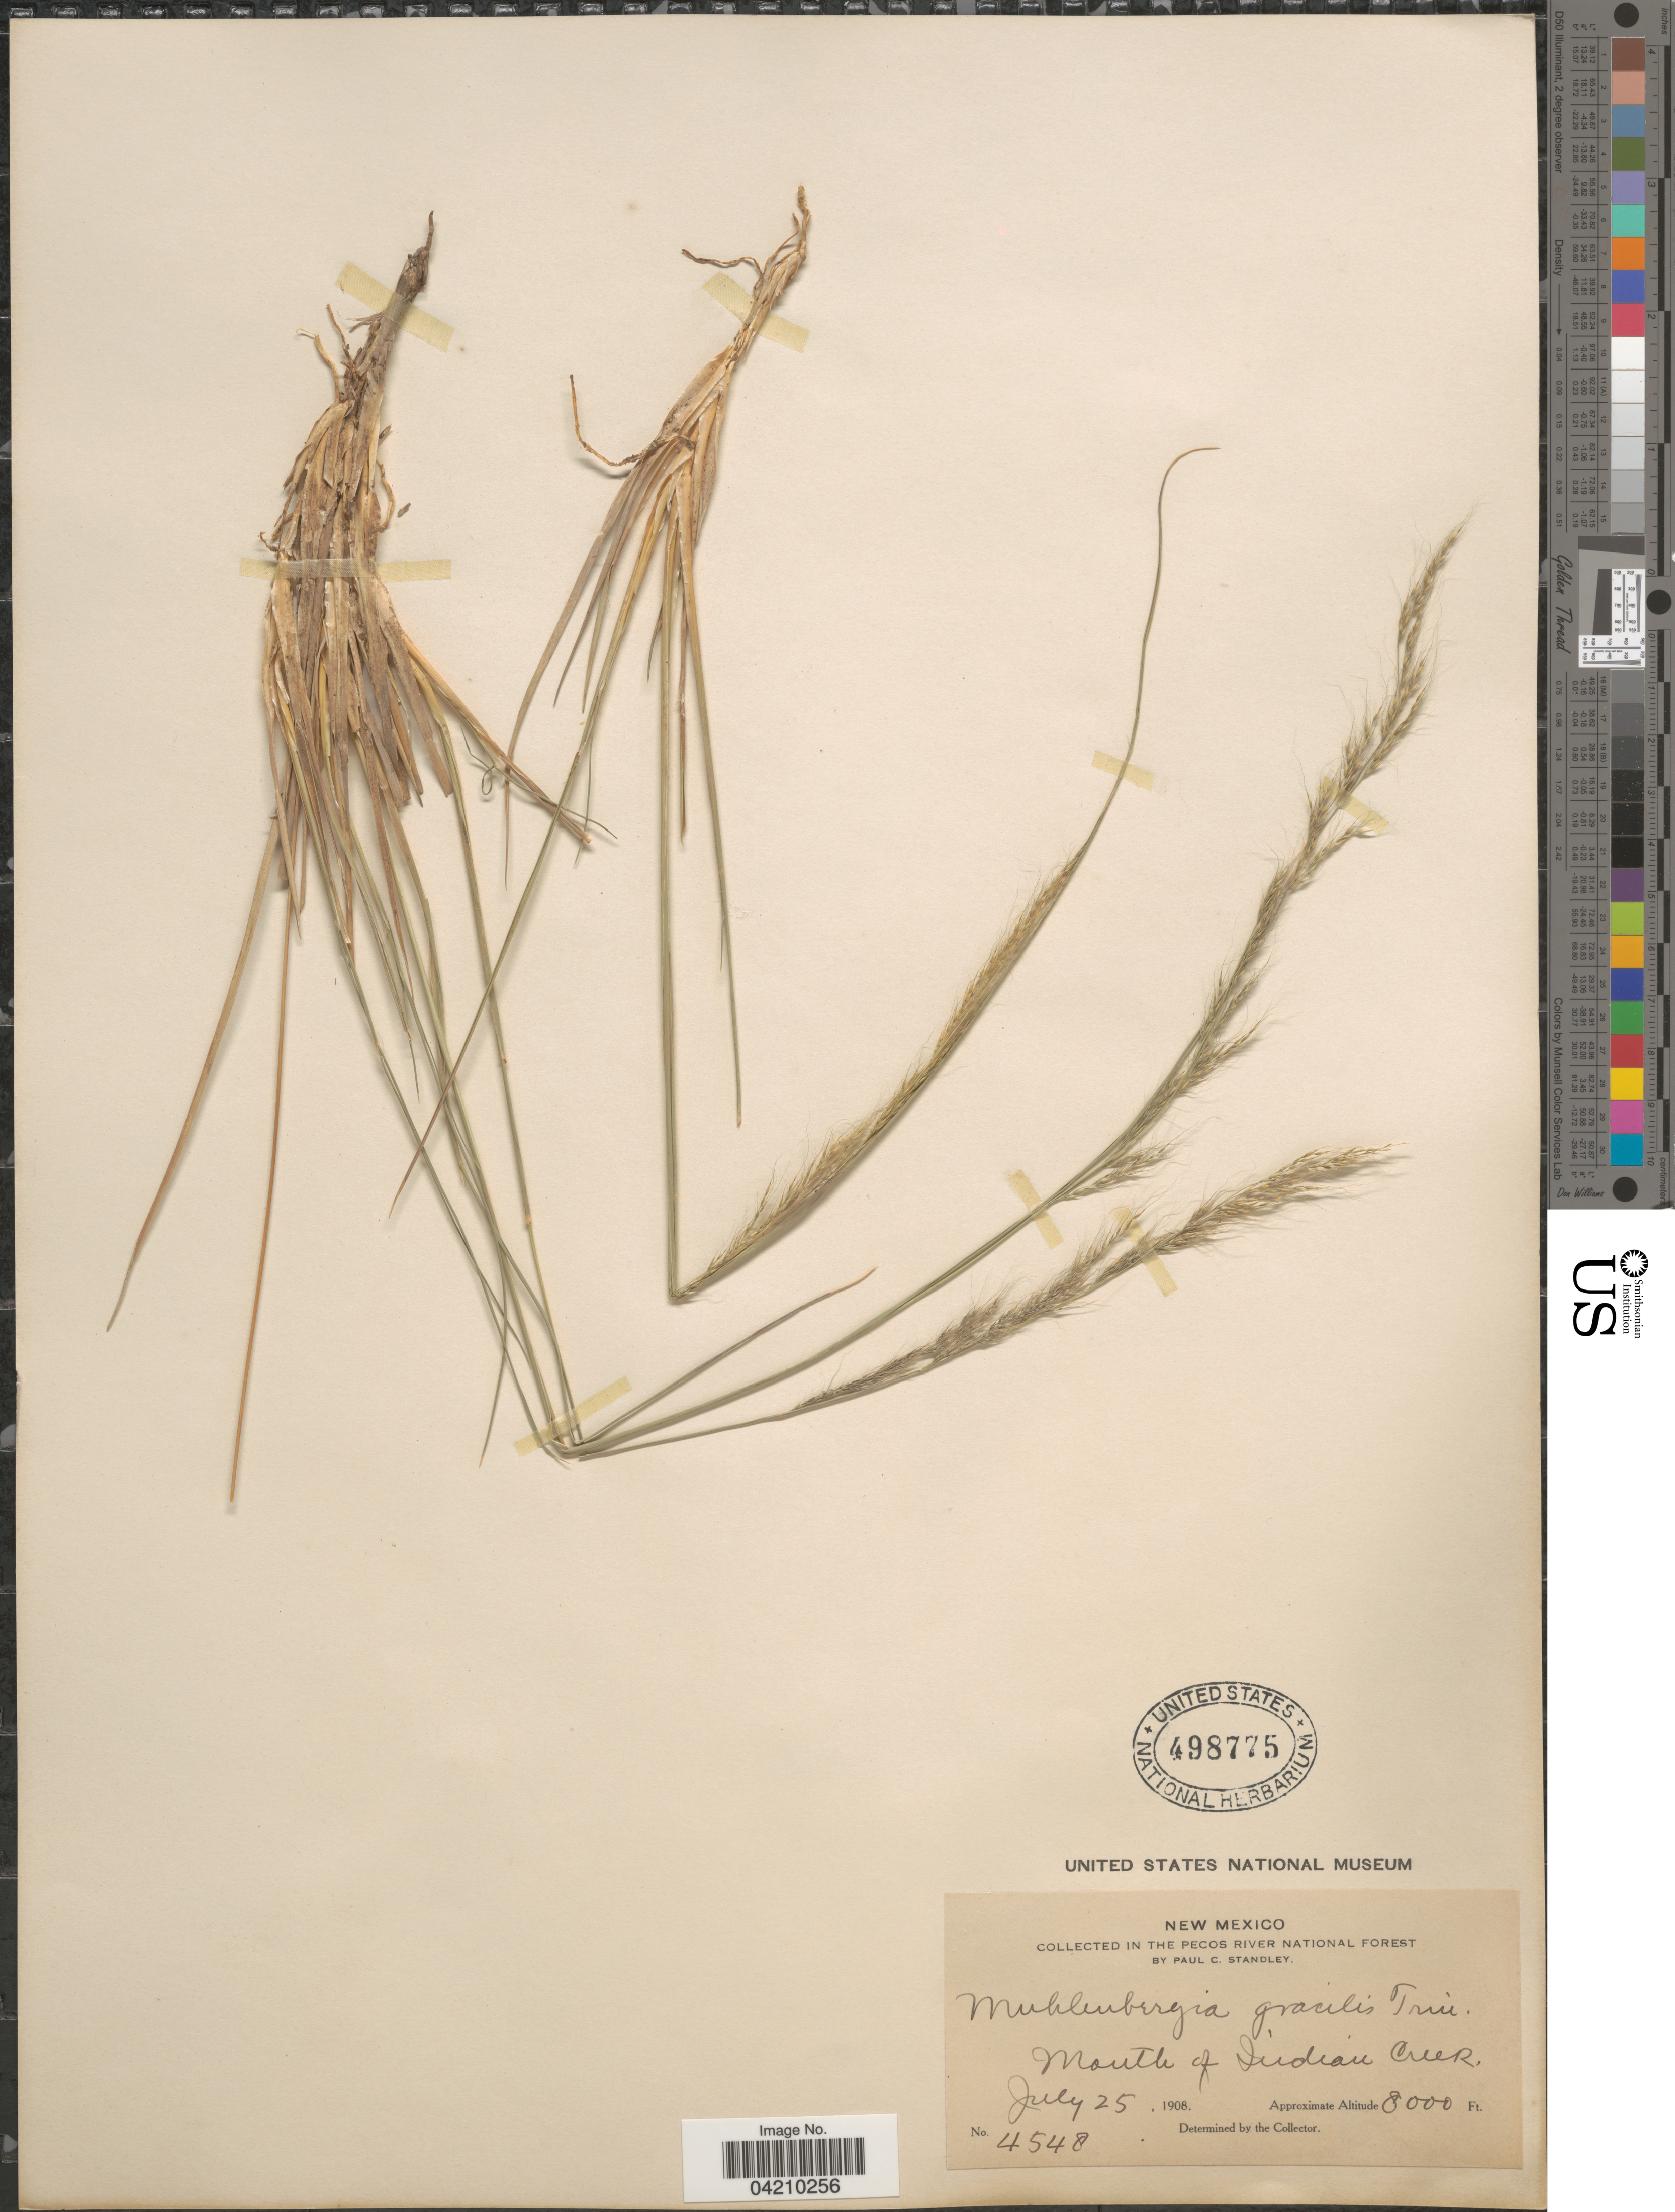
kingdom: Plantae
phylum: Tracheophyta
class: Liliopsida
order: Poales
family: Poaceae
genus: Muhlenbergia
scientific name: Muhlenbergia montana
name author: (Nutt.) Hitchc.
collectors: P. C. Standley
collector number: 4548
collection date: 1908-07-25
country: United States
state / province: New Mexico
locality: In the Pecos River National Forest. Mouth of Indian Creek.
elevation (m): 2438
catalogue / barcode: US 498775